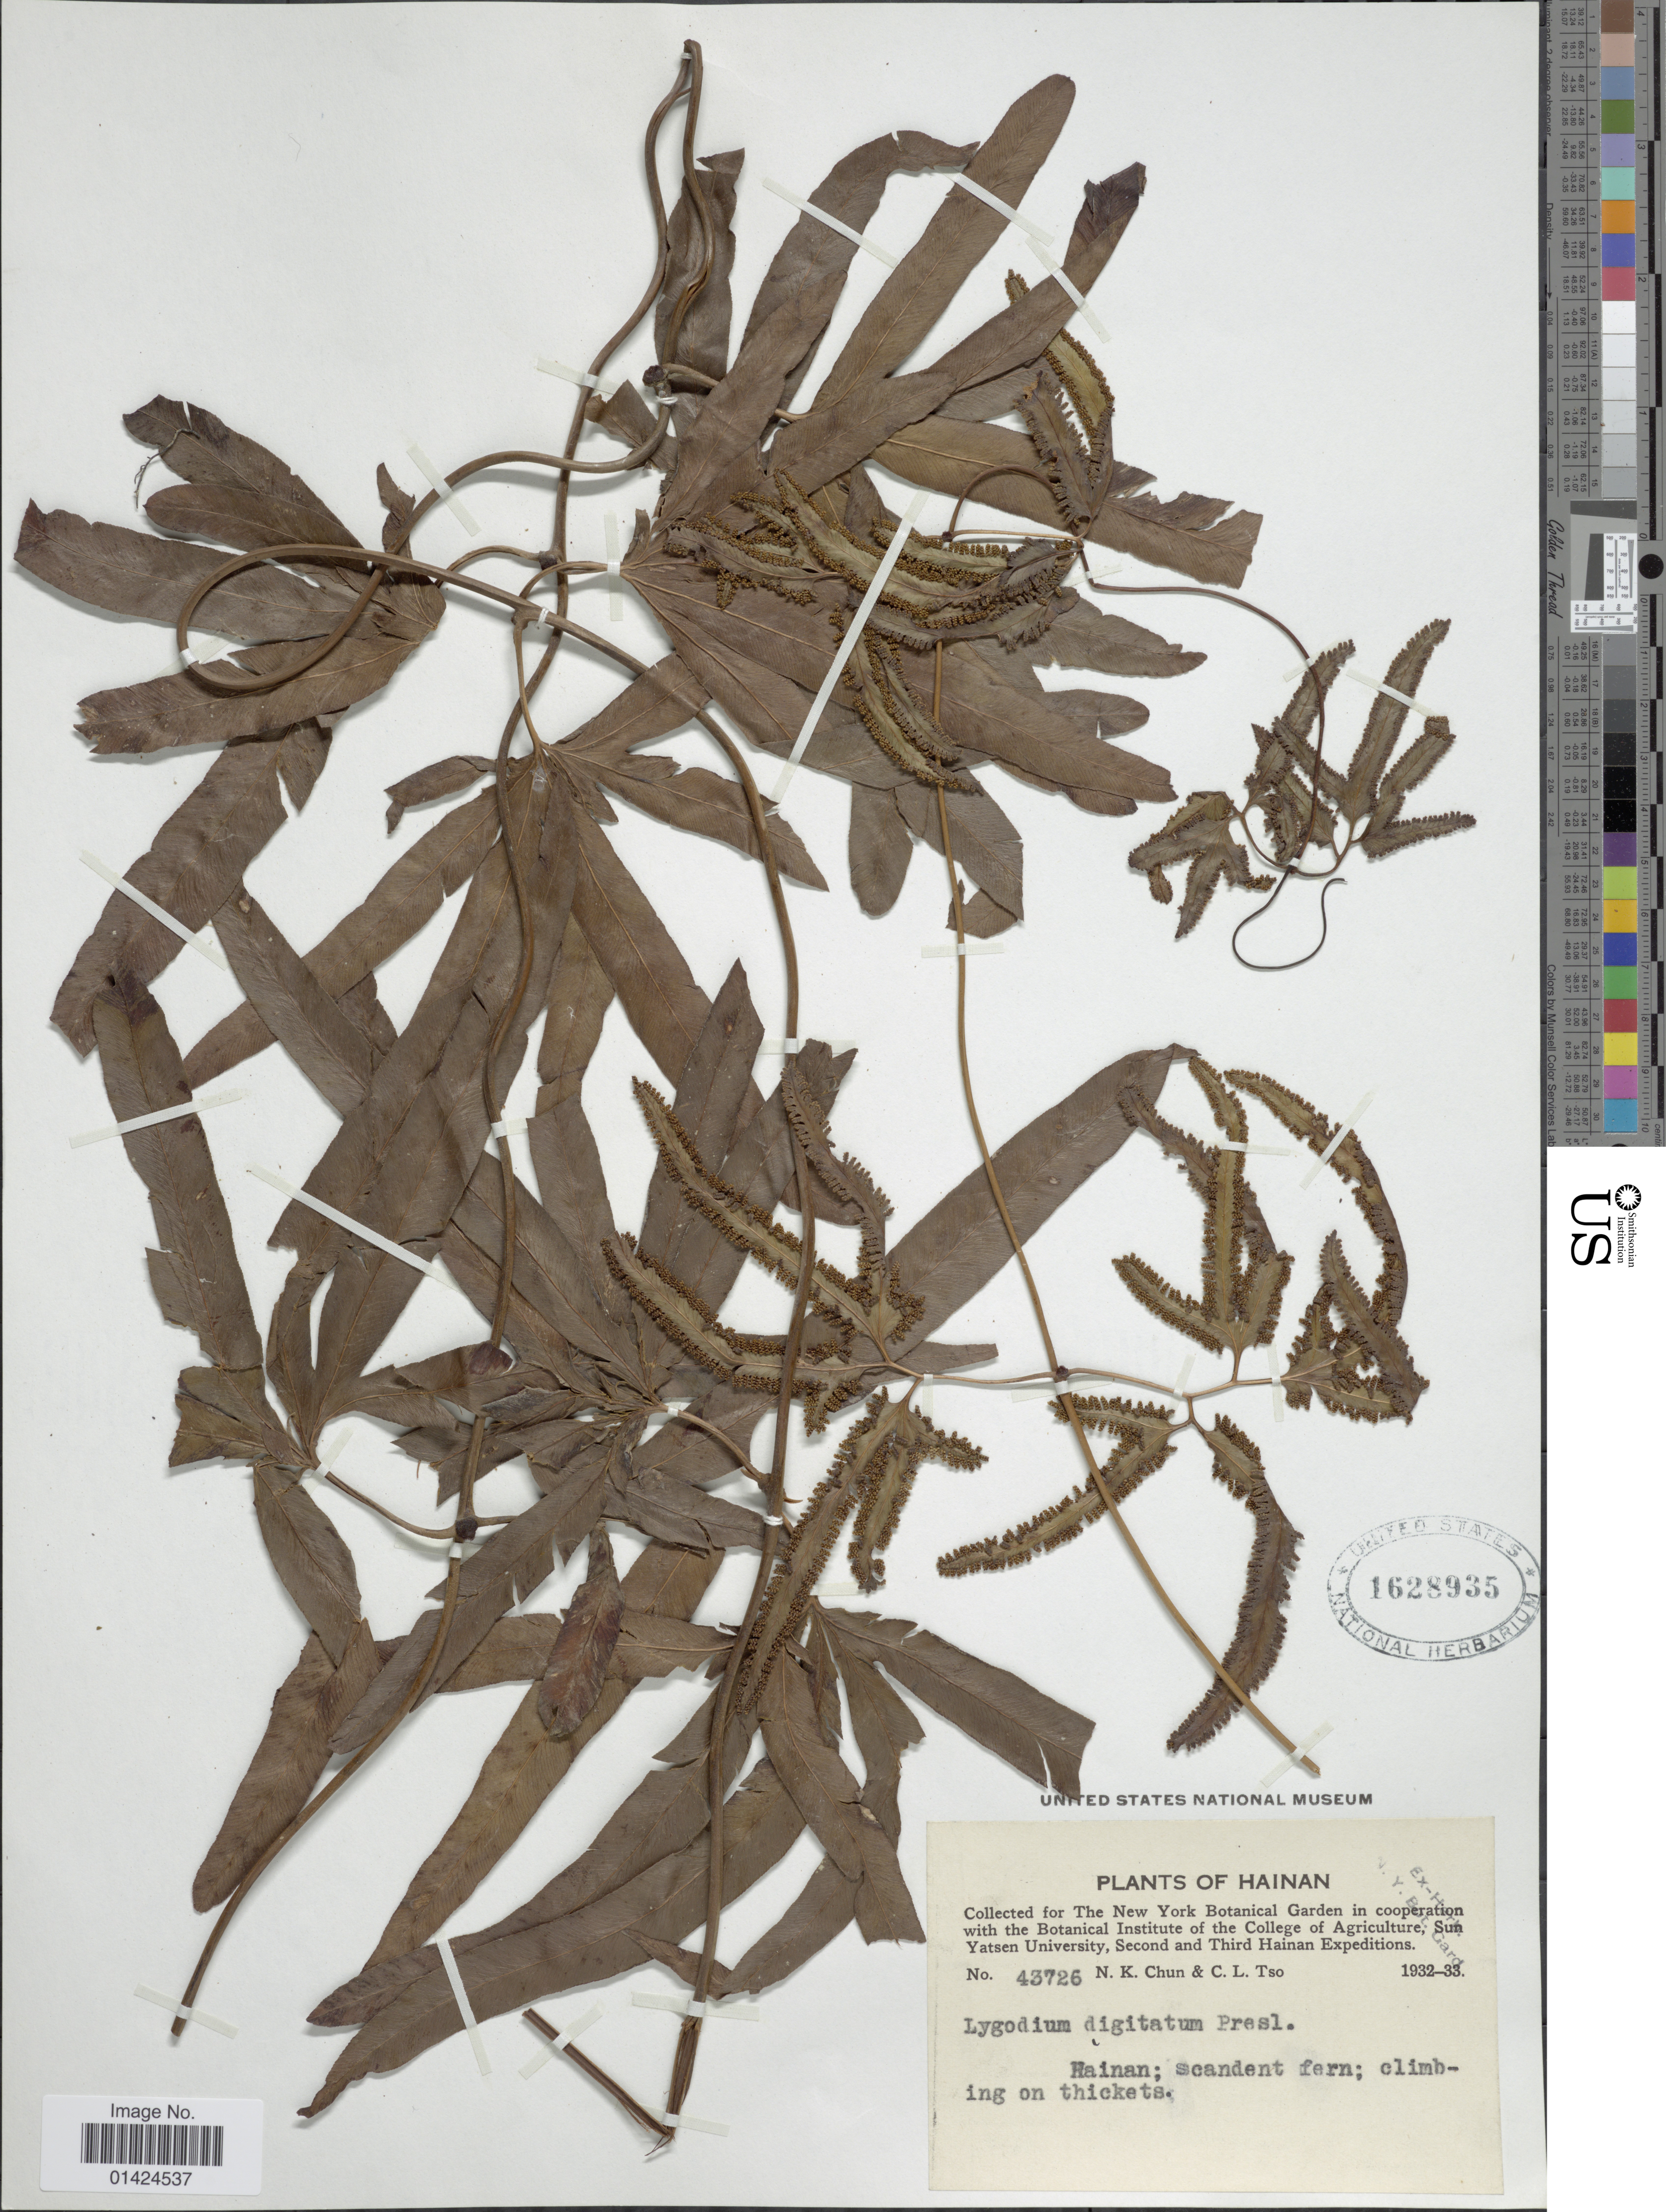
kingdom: Plantae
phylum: Tracheophyta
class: Polypodiopsida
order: Schizaeales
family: Lygodiaceae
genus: Lygodium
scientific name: Lygodium longifolium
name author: (Willd.) Sw.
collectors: N. K. Chun & C. Tso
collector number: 43726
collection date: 1932/1933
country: China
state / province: Hainan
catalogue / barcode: US 1628935